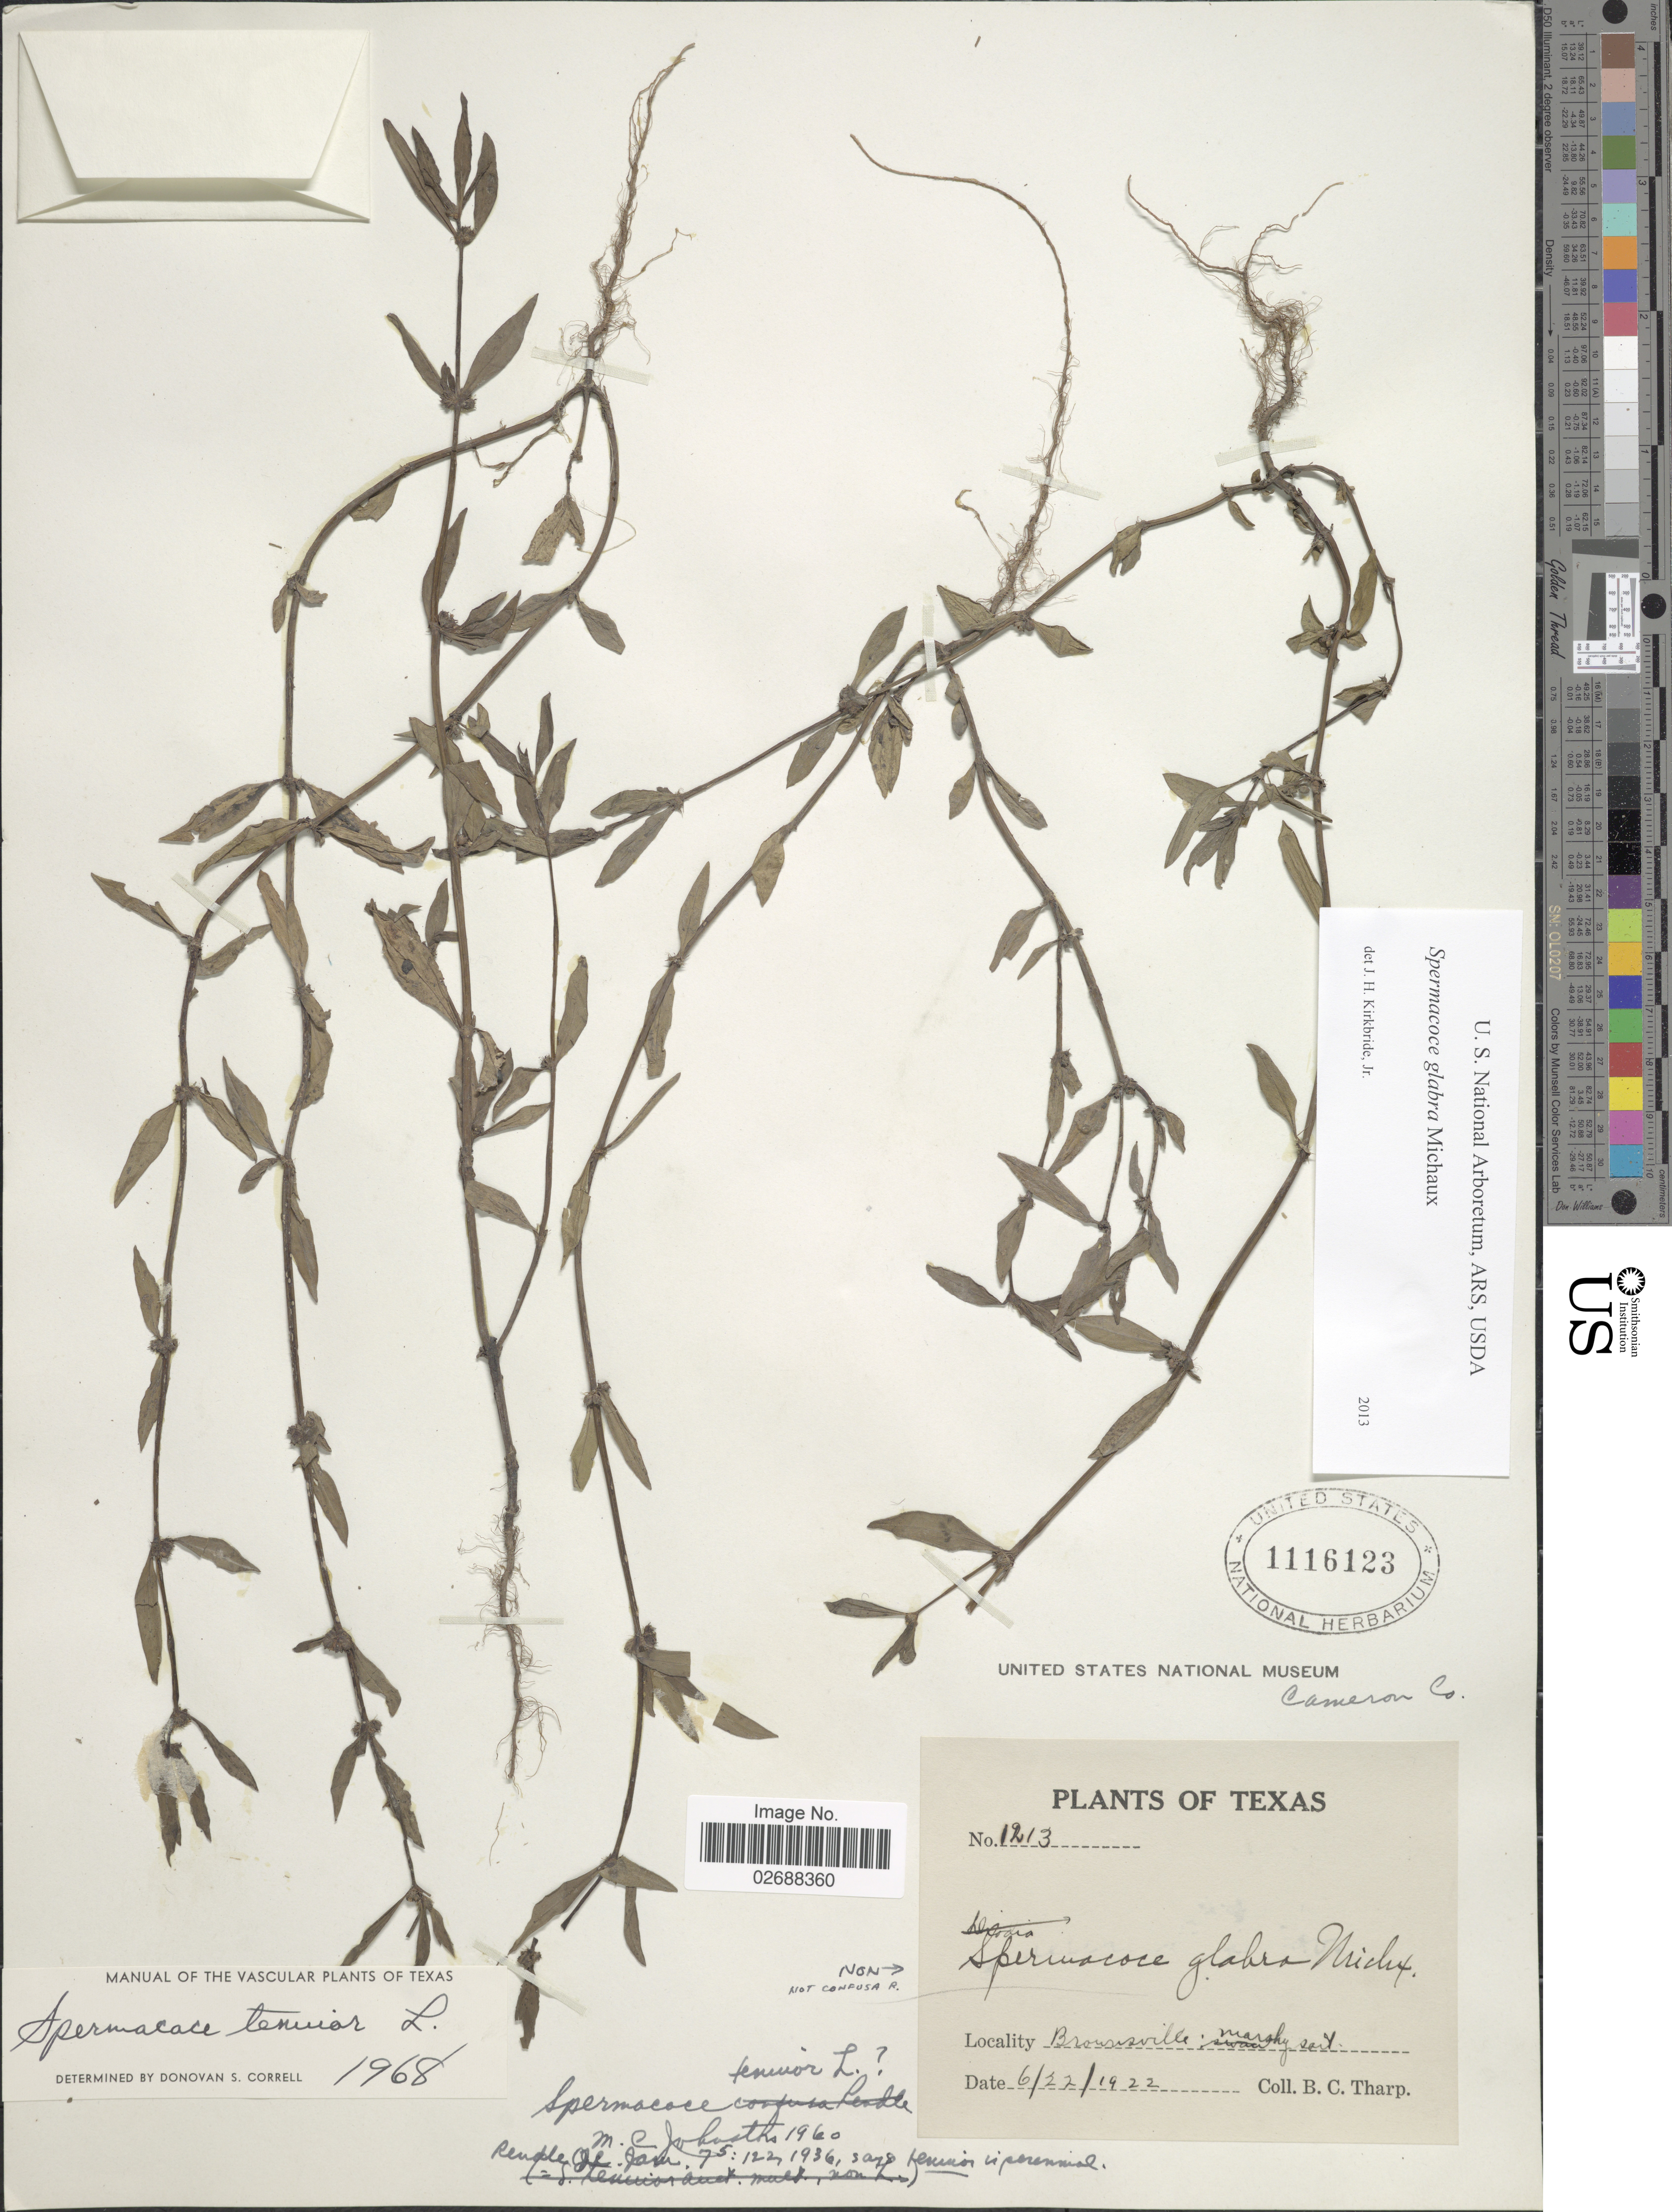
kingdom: Plantae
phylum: Tracheophyta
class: Magnoliopsida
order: Gentianales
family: Rubiaceae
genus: Spermacoce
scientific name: Spermacoce glabra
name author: Michx.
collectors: B. C. Tharp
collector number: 1213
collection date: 1922-06-22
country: United States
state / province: Texas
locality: Brownsville, Cameron Co.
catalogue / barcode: US 1116123